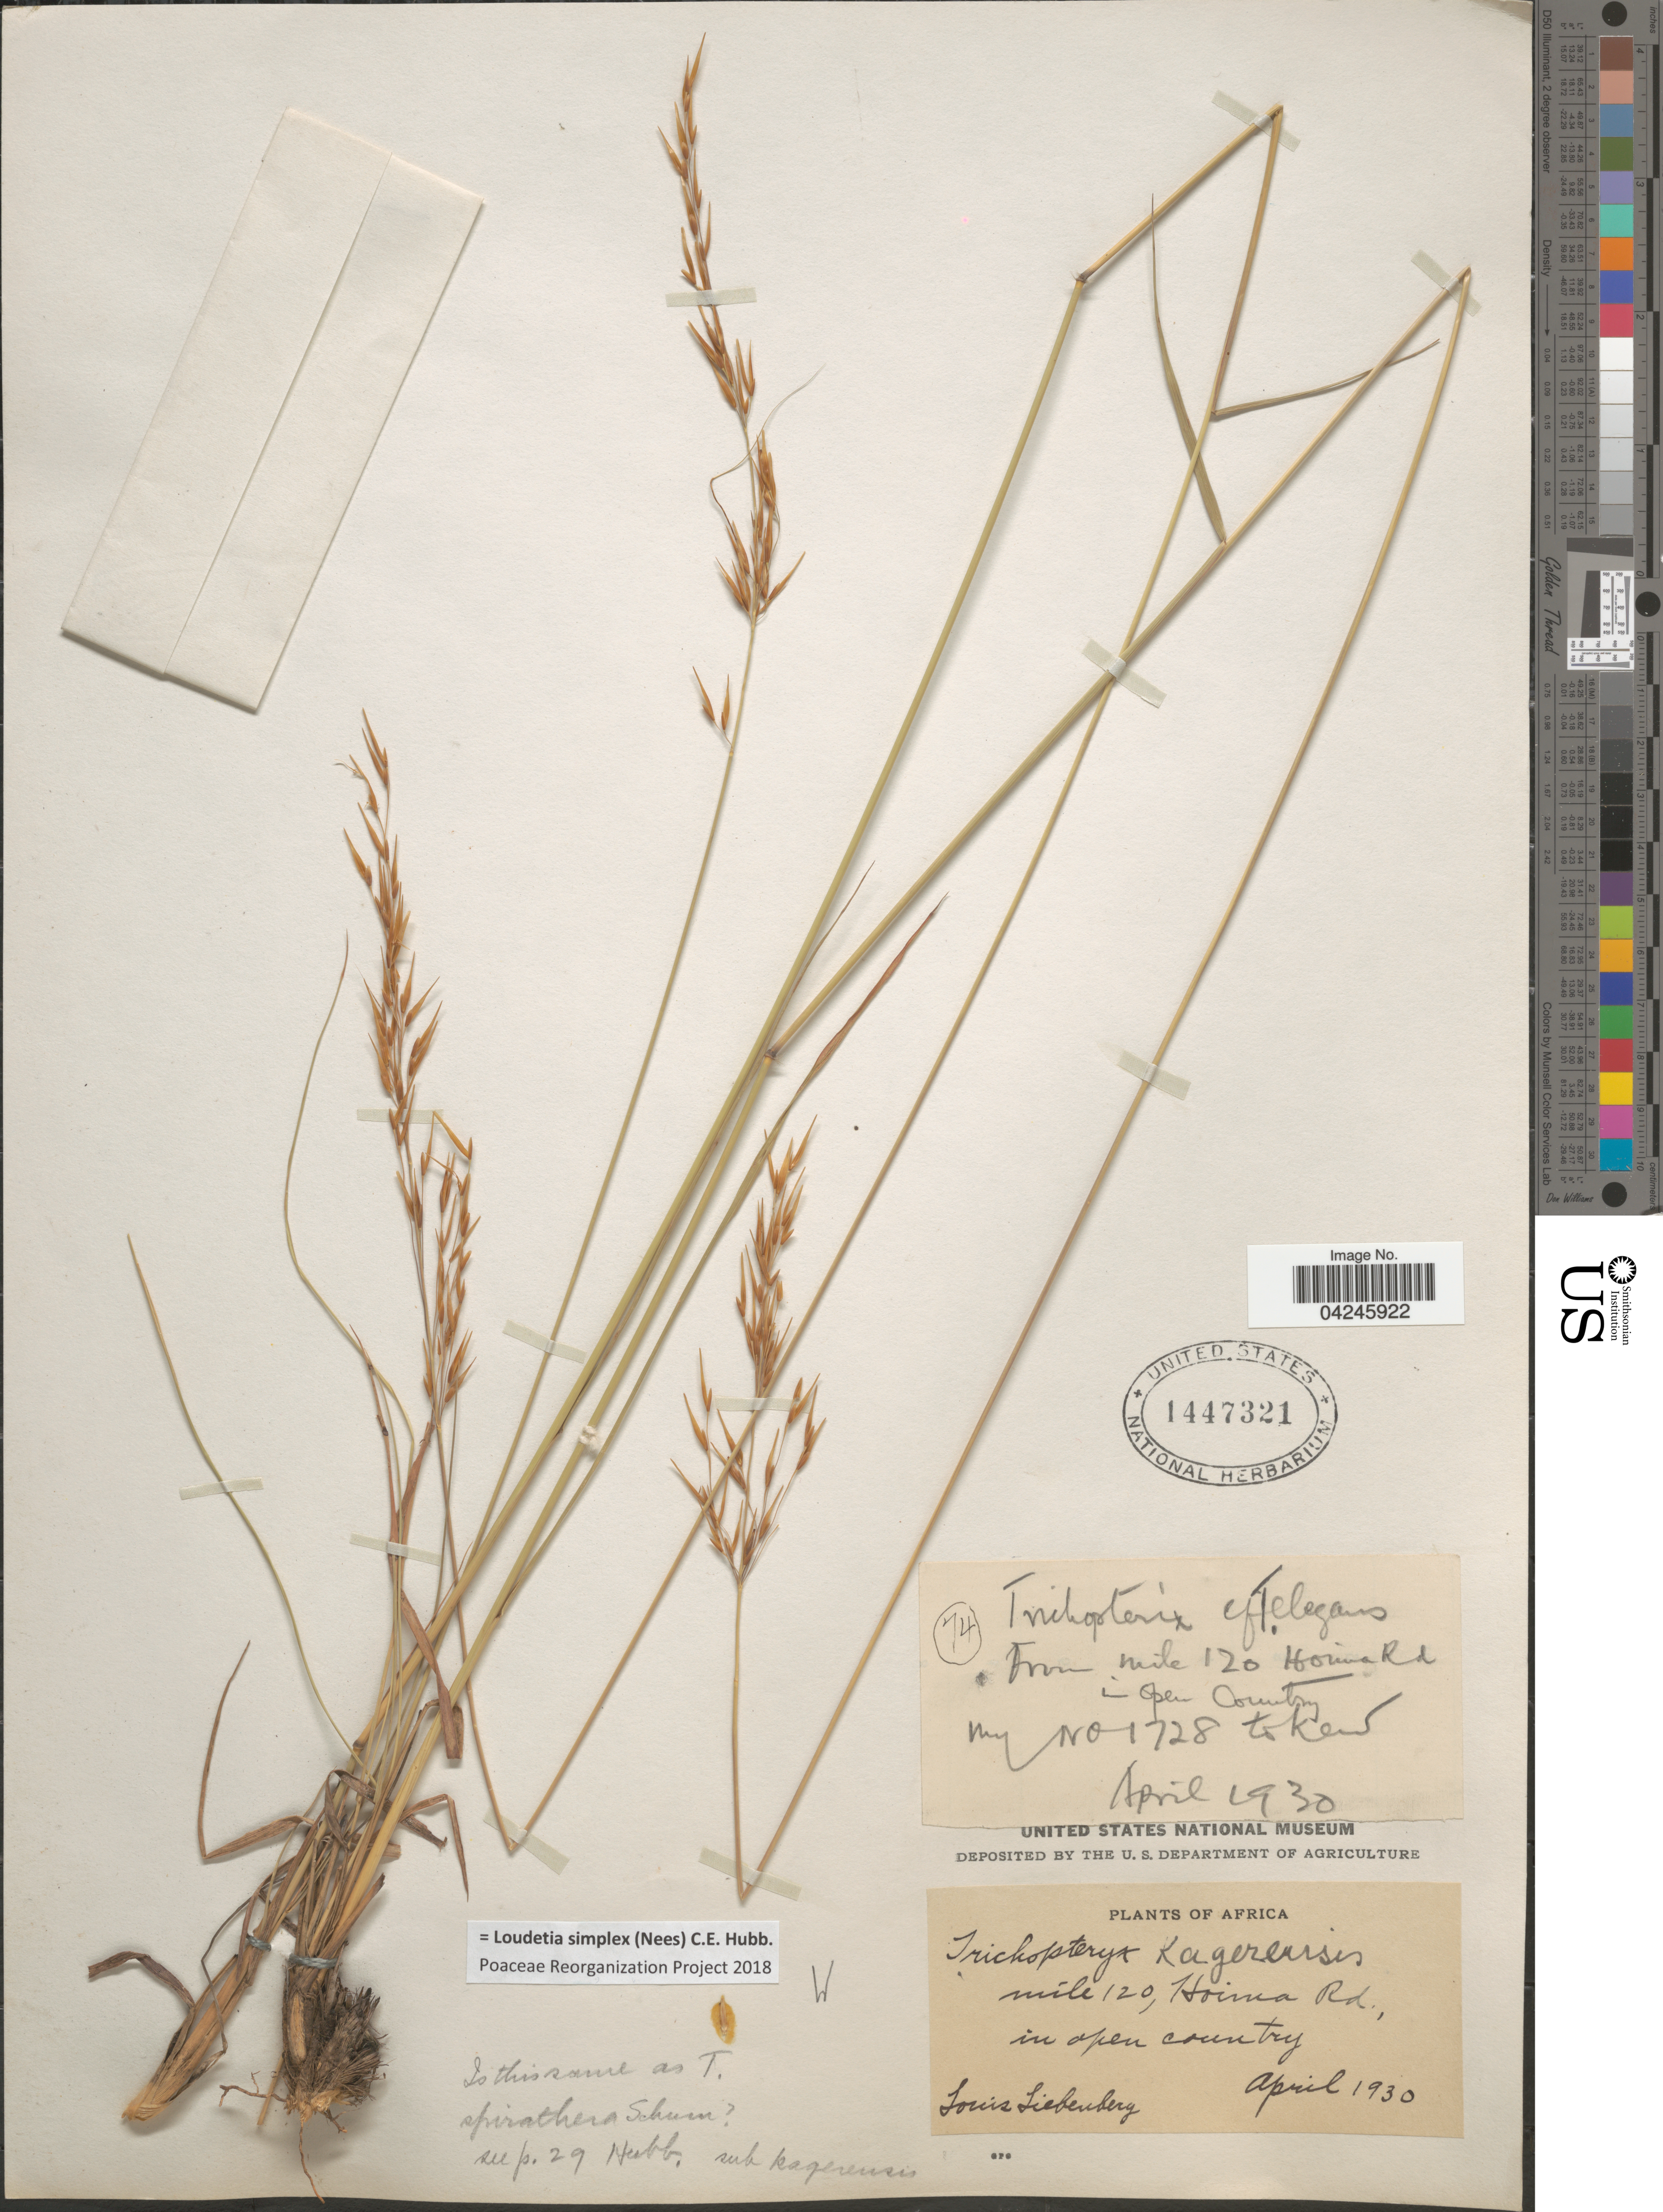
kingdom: Plantae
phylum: Tracheophyta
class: Liliopsida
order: Poales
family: Poaceae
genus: Loudetia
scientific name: Loudetia simplex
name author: (Nees) C.E. Hubb.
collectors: L. Liebenberg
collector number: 1728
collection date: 1930-04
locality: From mile 120 Hoima Rd., in open country. Africa.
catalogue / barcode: US 1447321